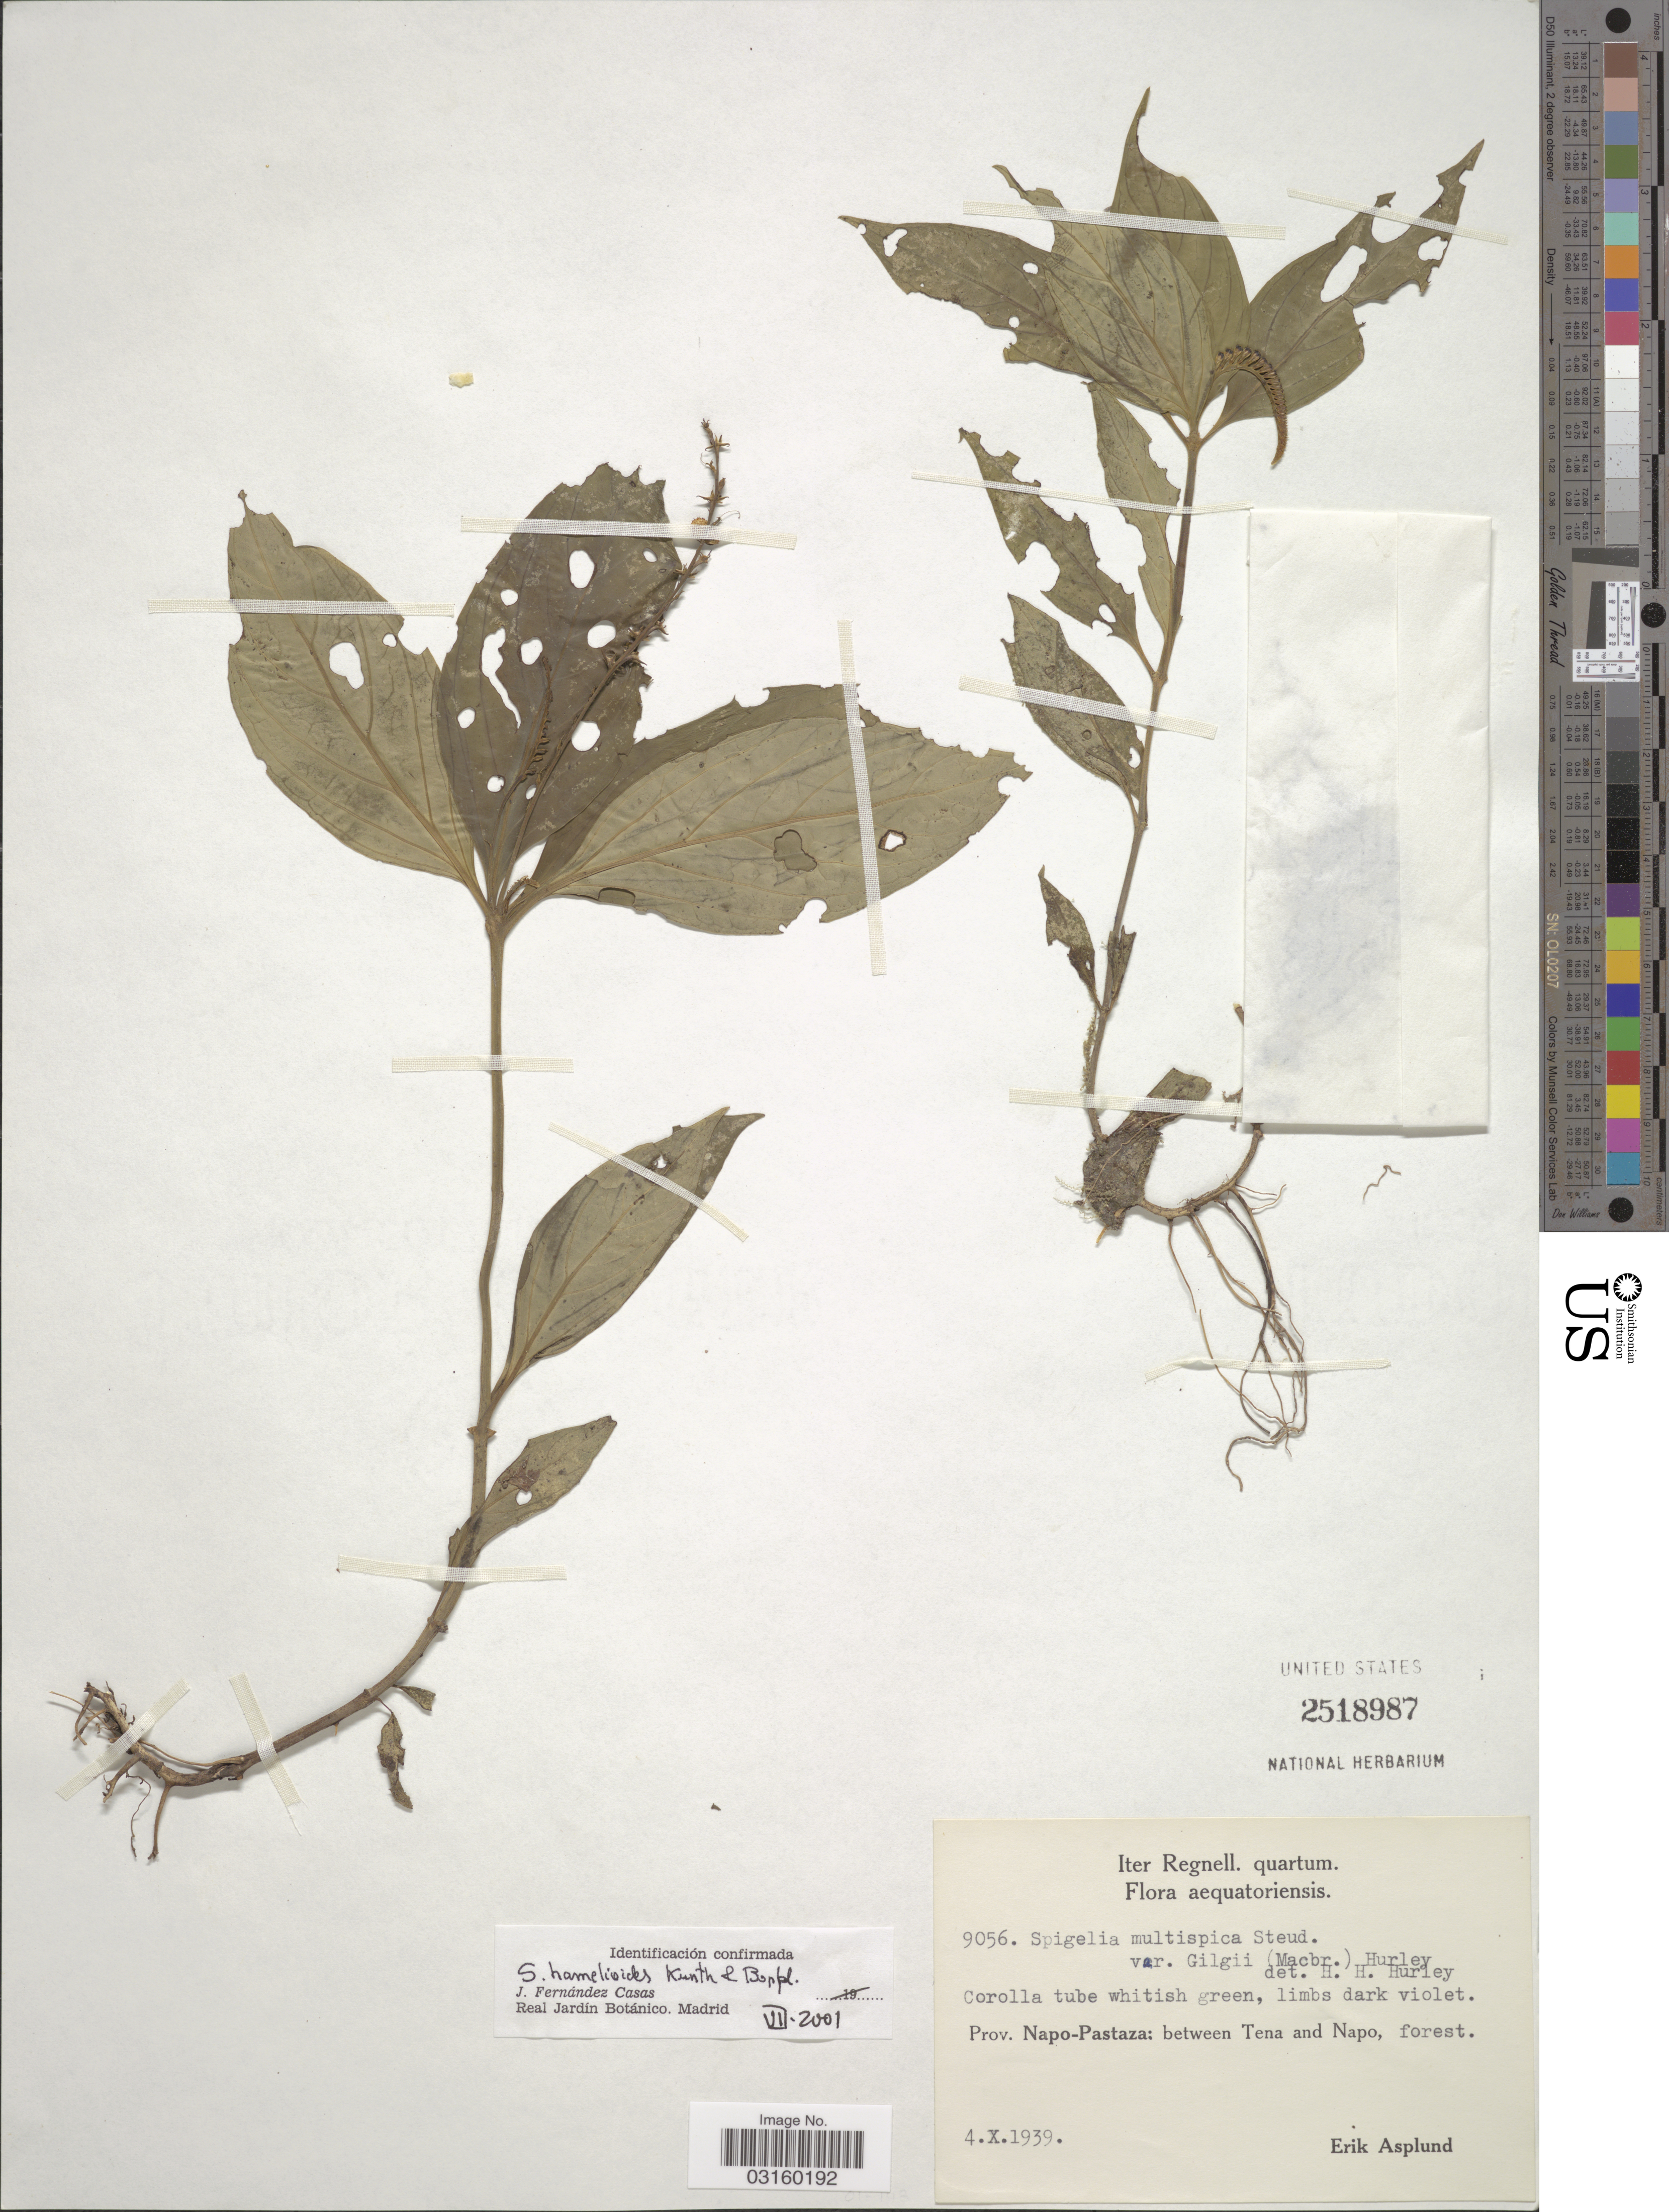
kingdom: Plantae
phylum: Tracheophyta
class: Magnoliopsida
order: Gentianales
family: Loganiaceae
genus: Spigelia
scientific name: Spigelia hamelioides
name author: Kunth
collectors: E. Asplund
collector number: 9056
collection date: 1939-10-04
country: Ecuador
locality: Prov. Napo-Pastaza: between Tena and Napo.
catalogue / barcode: US 2518987